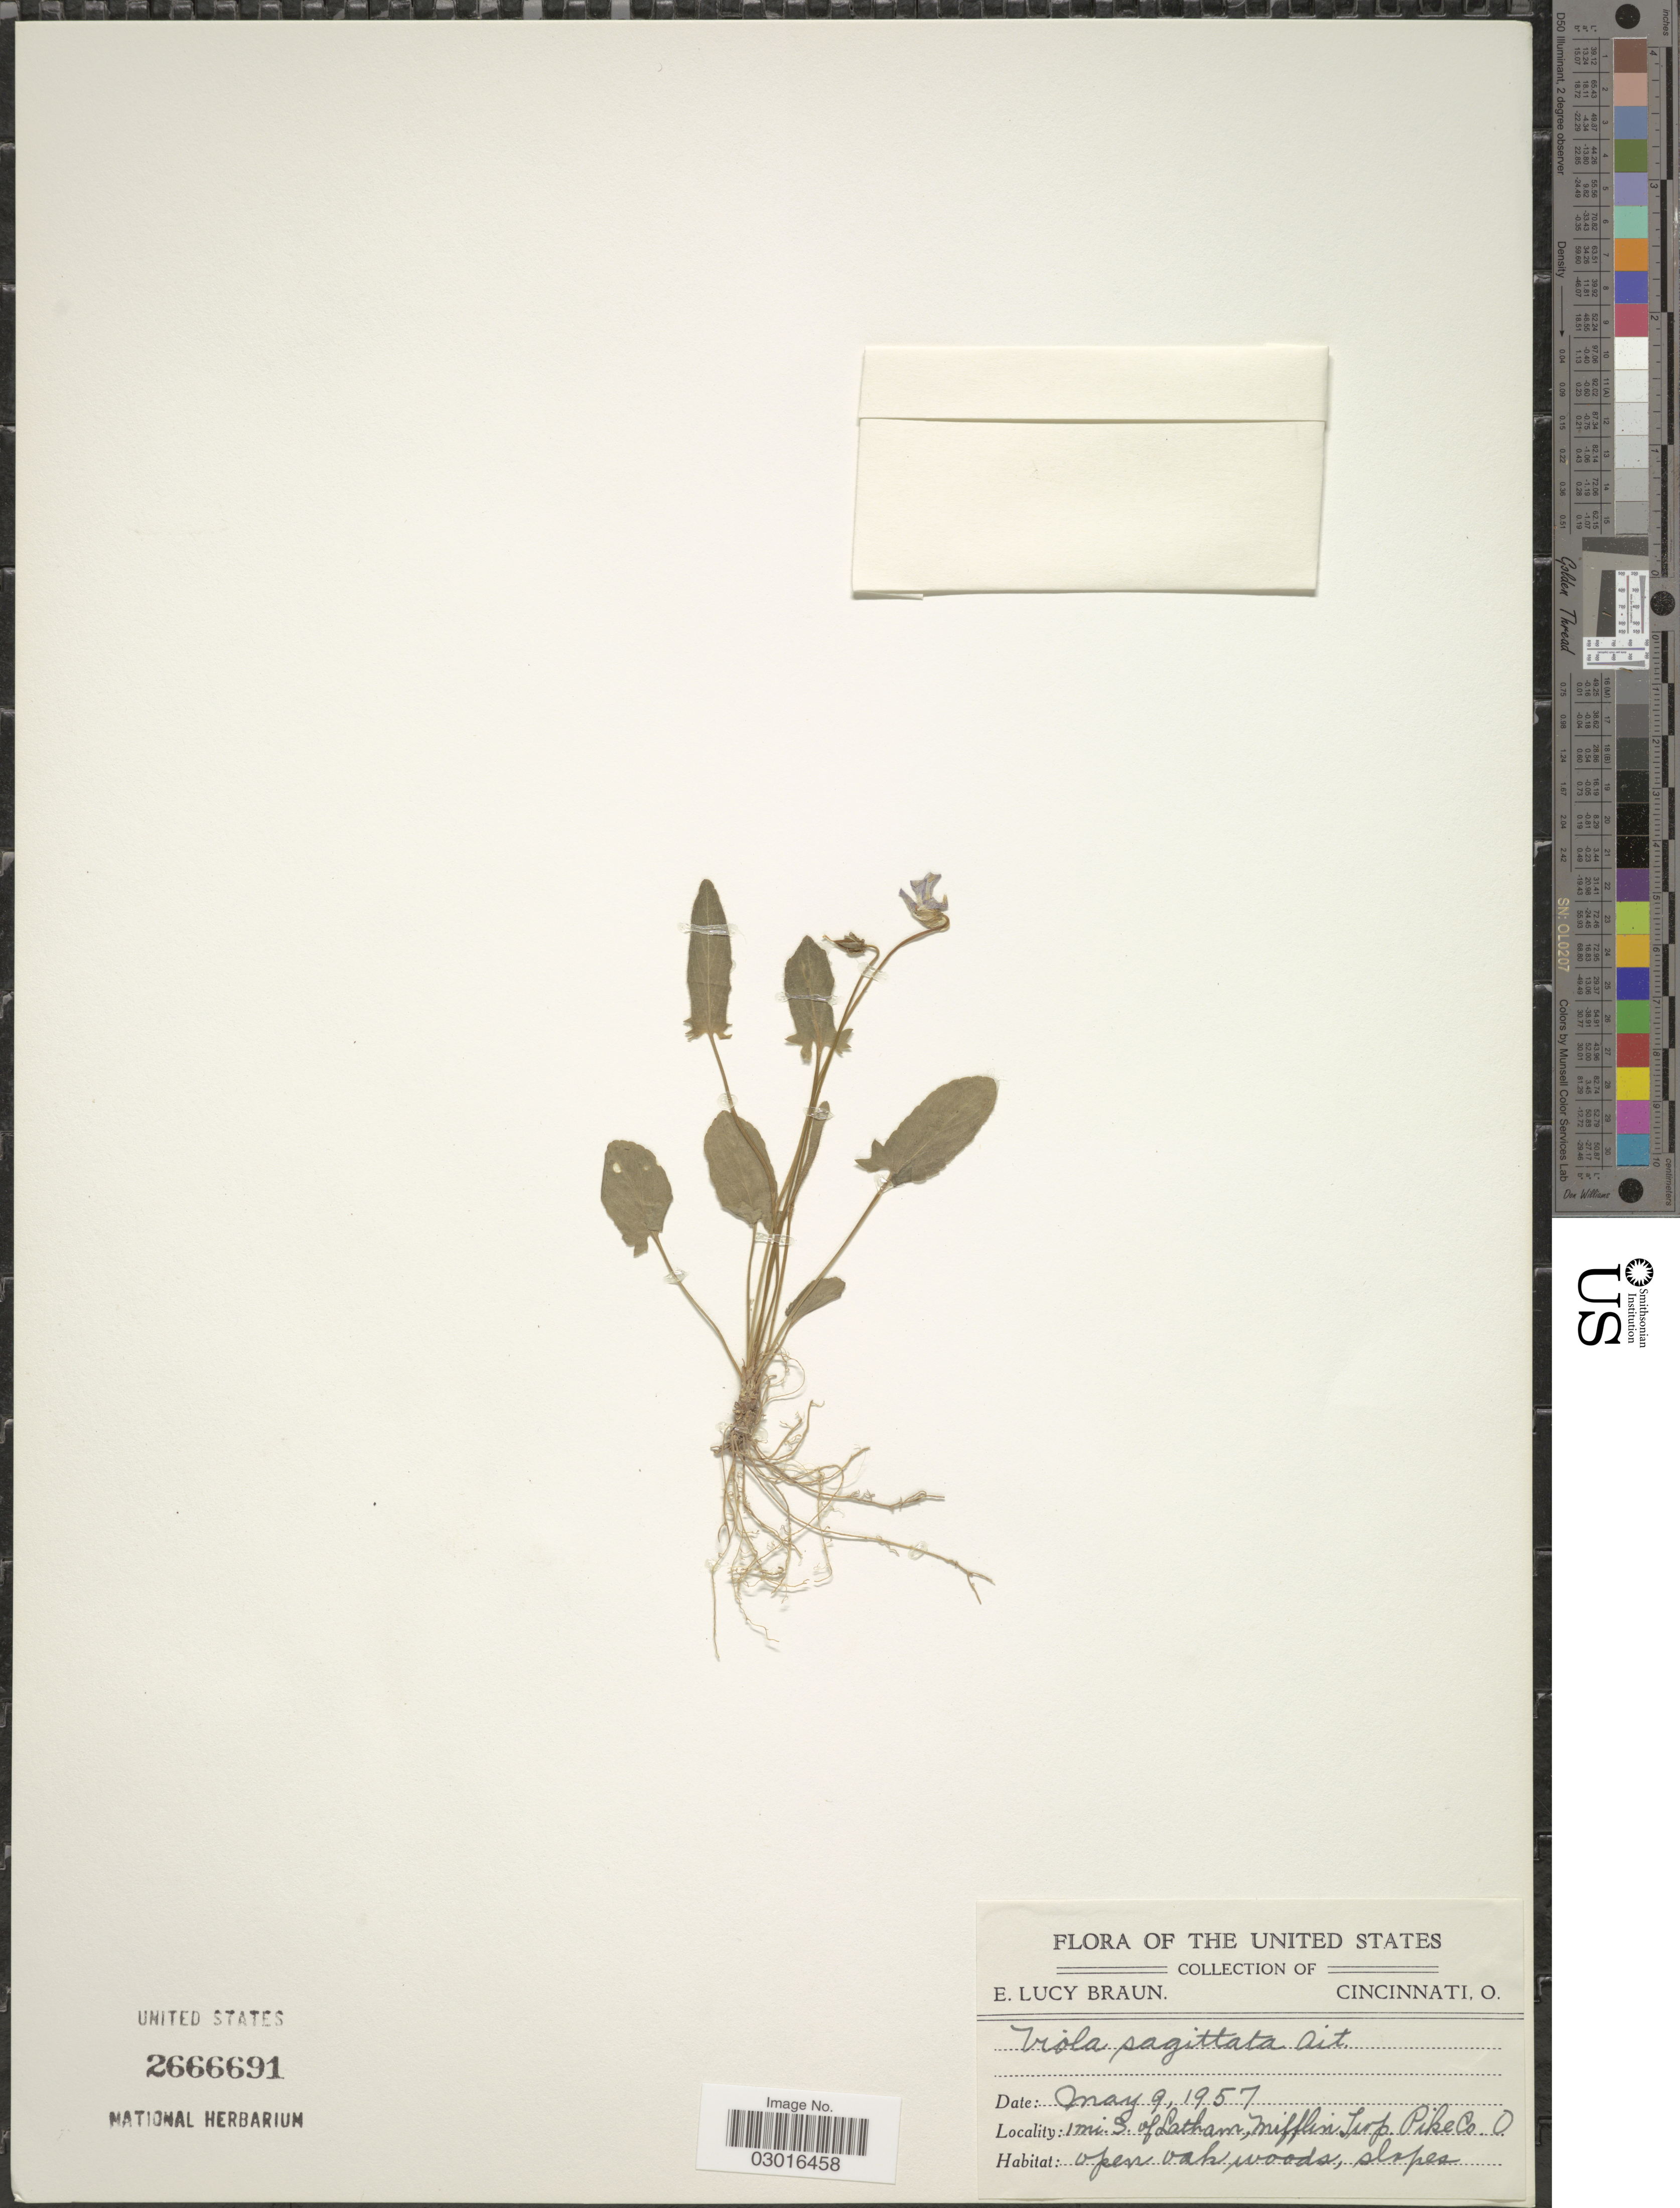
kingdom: Plantae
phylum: Tracheophyta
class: Magnoliopsida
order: Malpighiales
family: Violaceae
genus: Viola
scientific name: Viola sagittata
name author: Aiton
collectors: E. L. Braun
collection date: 1957-05-09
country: United States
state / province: Ohio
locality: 1 mi. S. of Latham, Mifflin Twp. Pike Co. O.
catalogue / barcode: US 2666691